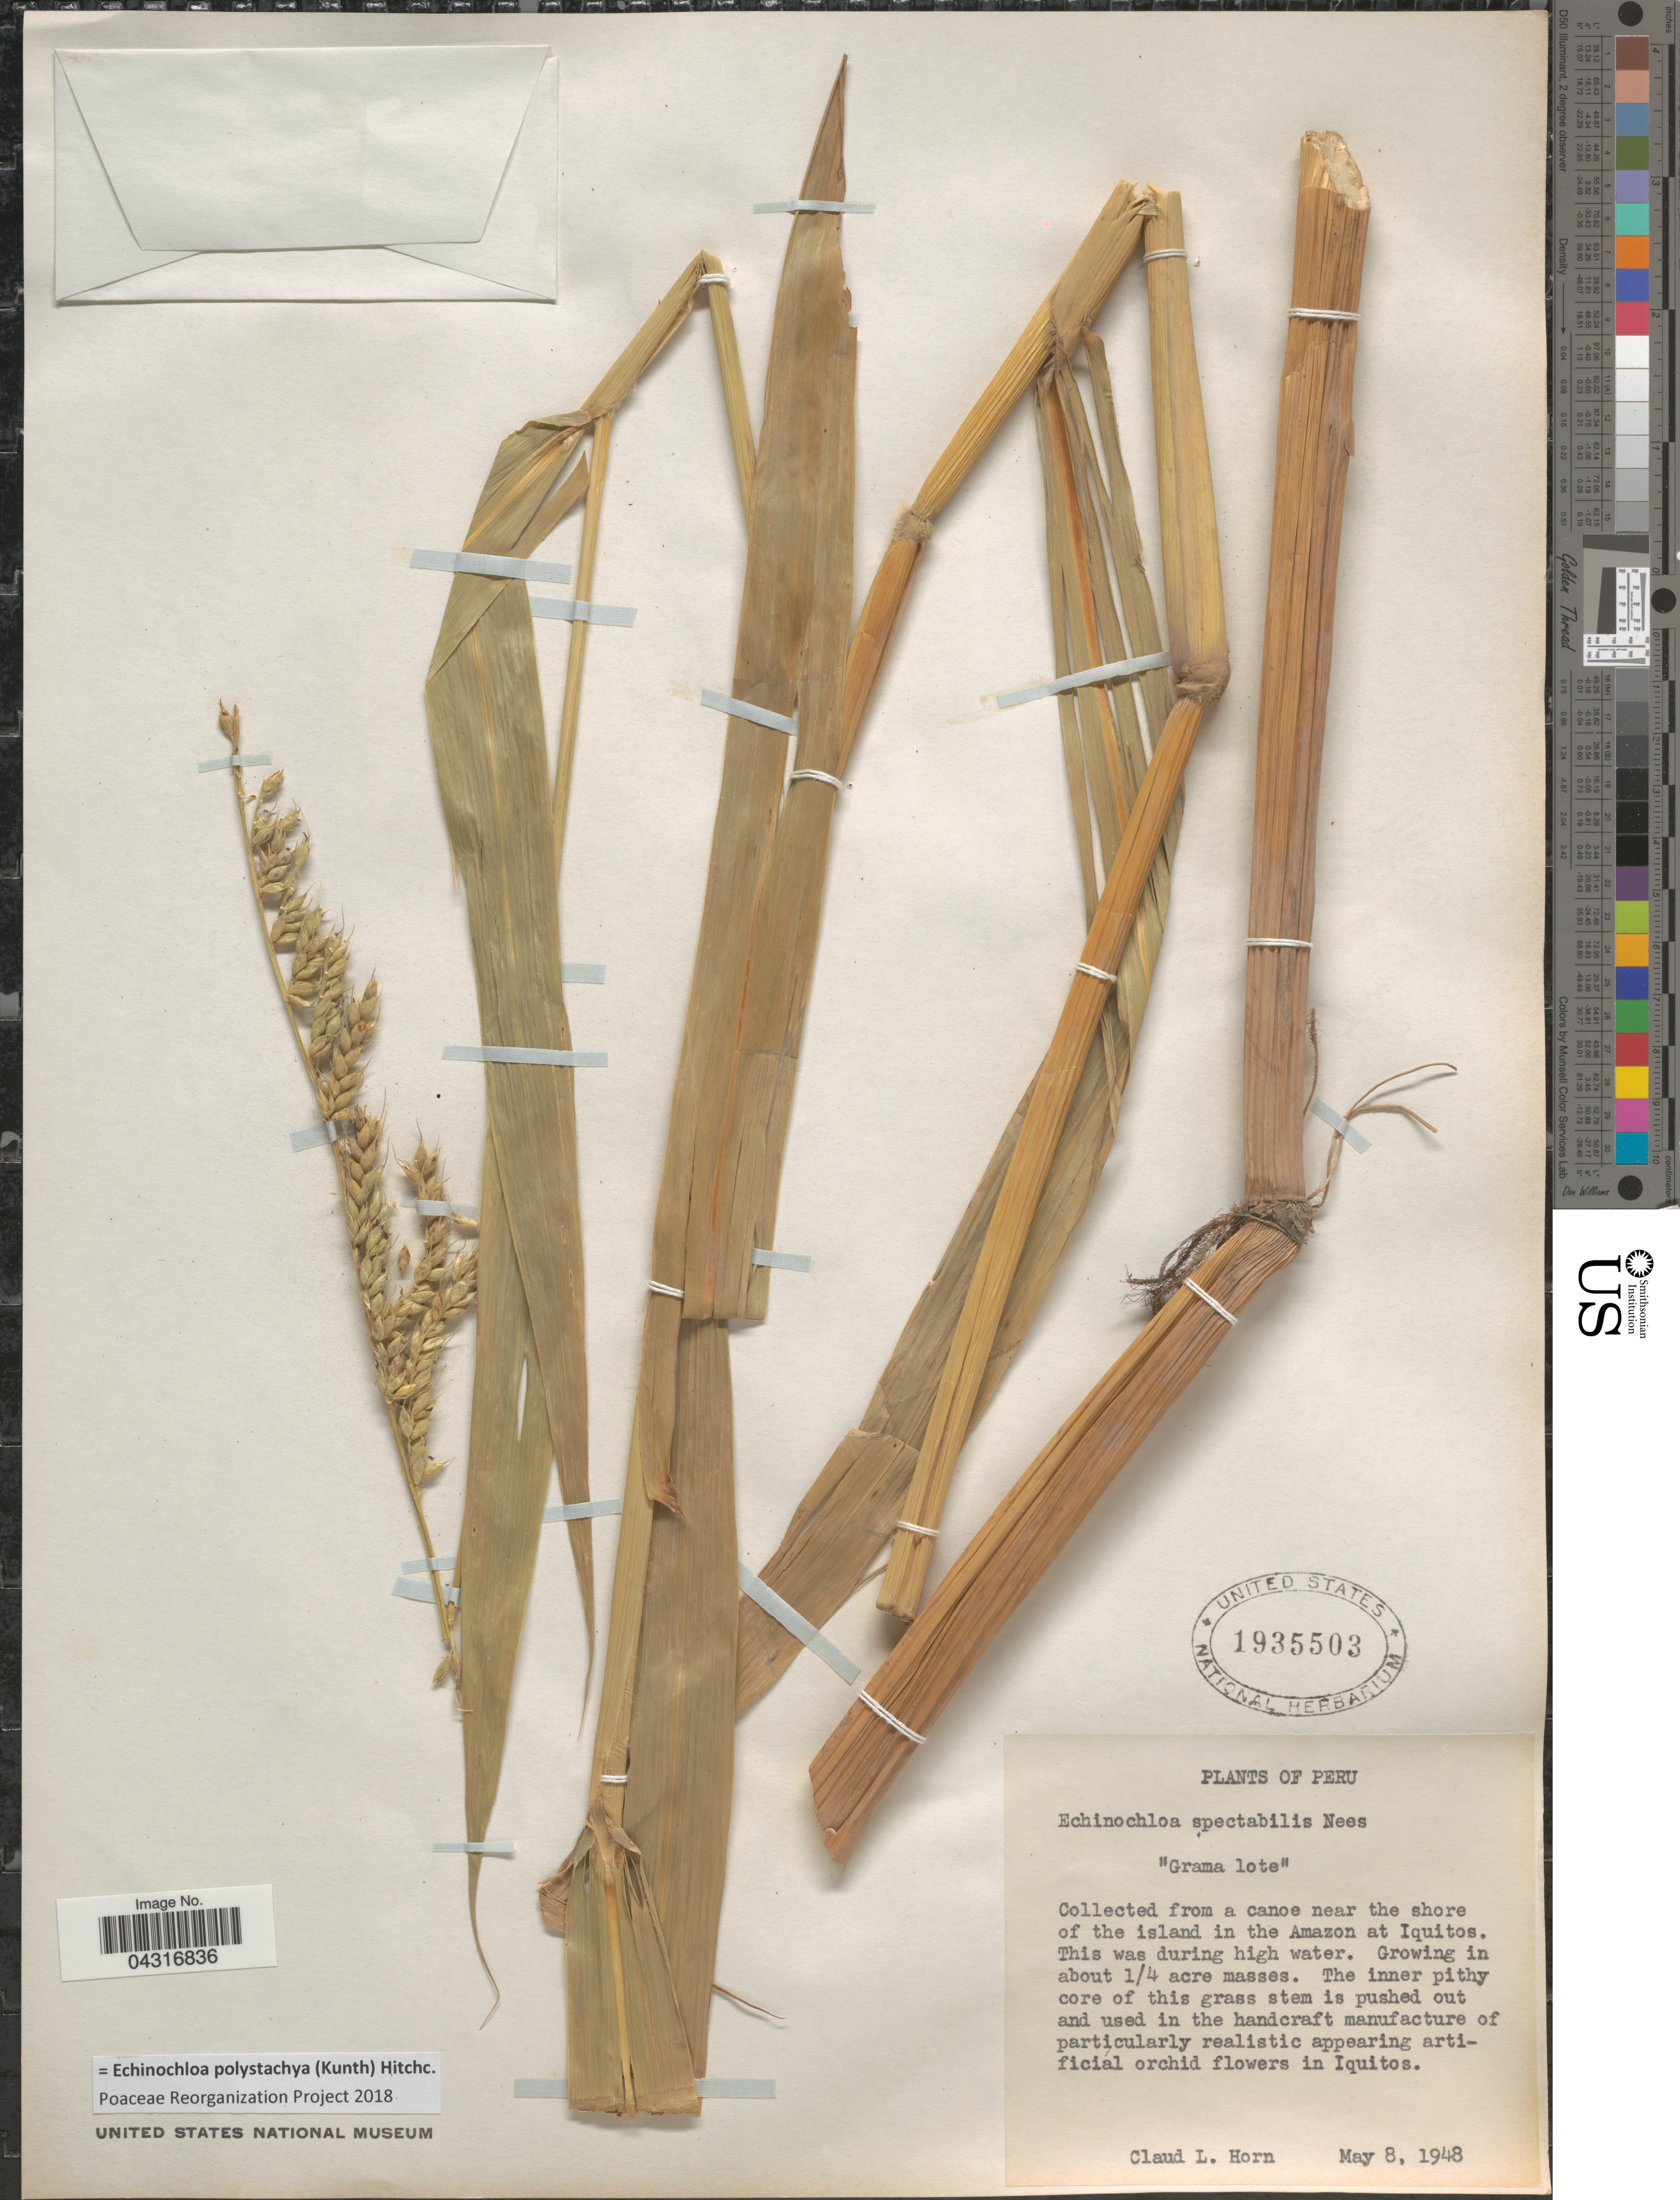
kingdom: Plantae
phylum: Tracheophyta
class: Liliopsida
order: Poales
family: Poaceae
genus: Echinochloa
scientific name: Echinochloa polystachya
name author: (Kunth) Hitchc.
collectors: C. Horn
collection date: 1948-05-08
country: Peru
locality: From a canoe near the shore of the island in the Amazon at Iquitos.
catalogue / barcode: US 1935503